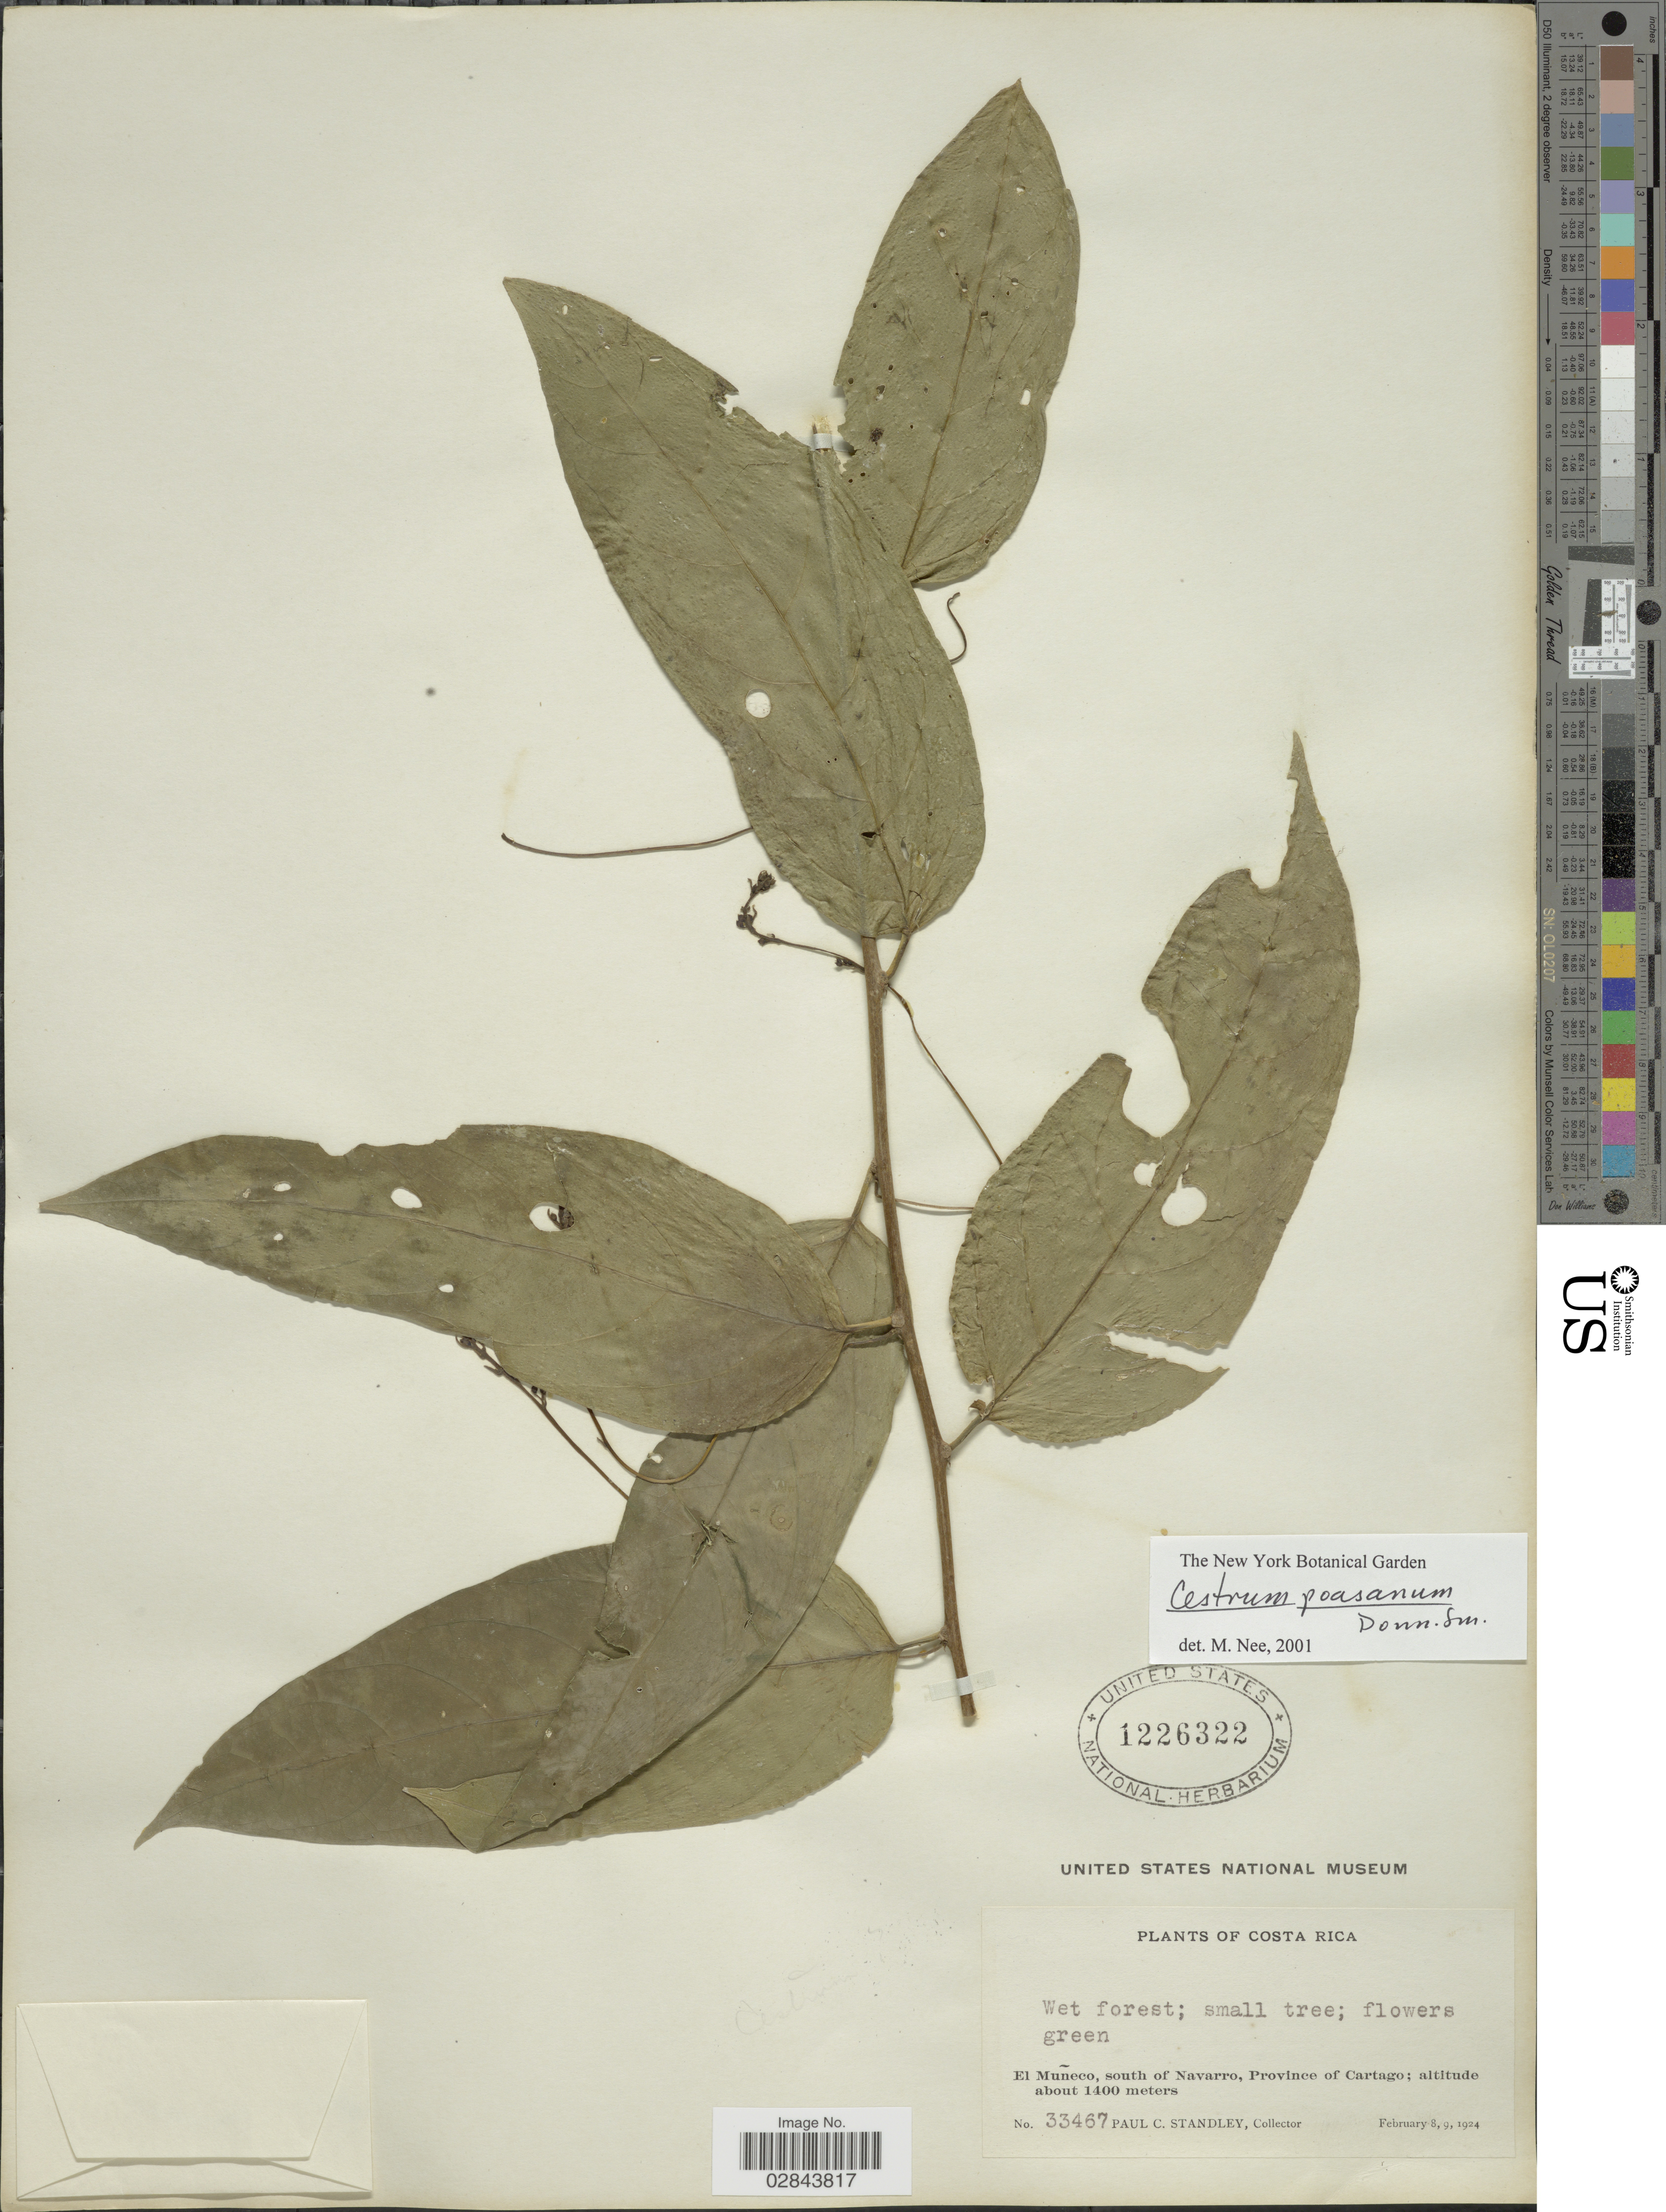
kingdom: Plantae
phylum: Tracheophyta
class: Magnoliopsida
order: Solanales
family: Solanaceae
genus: Cestrum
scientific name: Cestrum poasanum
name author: Donn. Sm.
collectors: P. C. Standley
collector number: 33467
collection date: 1924-02-08/1924-02-09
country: Costa Rica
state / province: Cartago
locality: El Muneco, south of Navarro, Province of Cartago.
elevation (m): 1400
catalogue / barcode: US 1226322